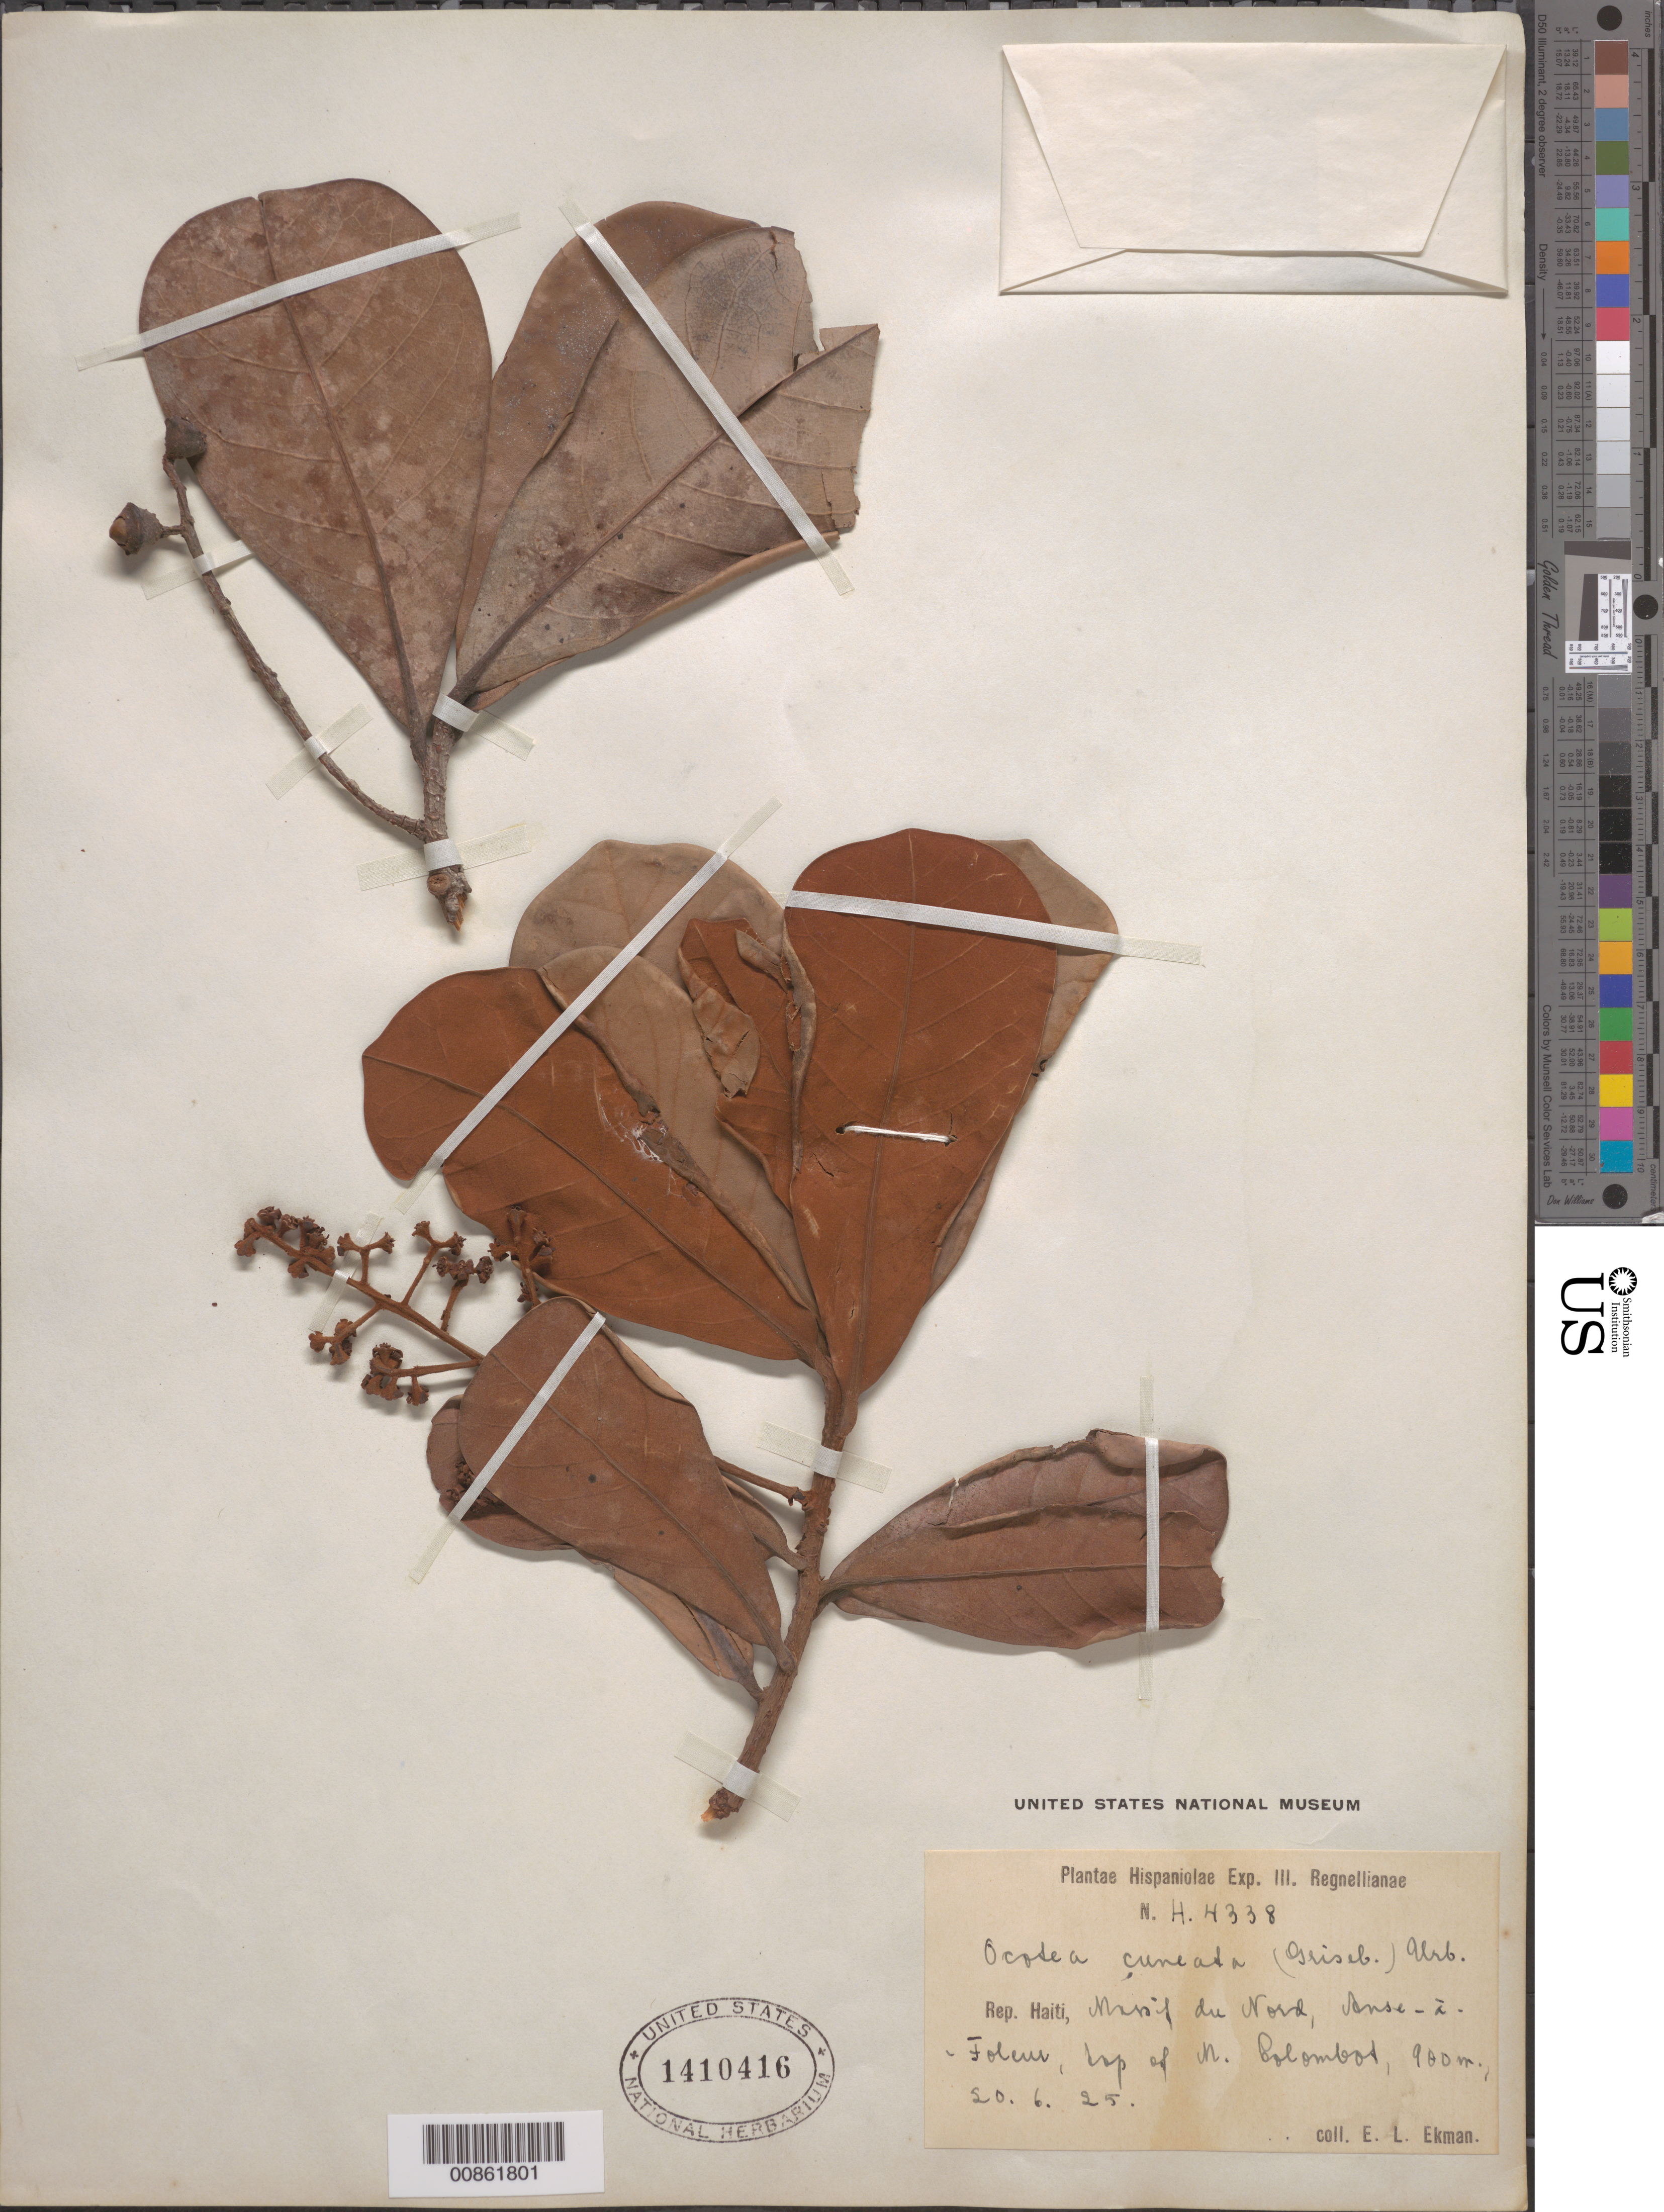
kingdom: Plantae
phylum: Tracheophyta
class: Magnoliopsida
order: Laurales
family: Lauraceae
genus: Ocotea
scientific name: Ocotea cuneata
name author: (Griseb.) M. Gómez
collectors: E. L. Ekman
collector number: H 4338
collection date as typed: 20 Jun 1925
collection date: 1925-06-20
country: Haiti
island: Hispaniola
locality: Massif du Nord, Anse-à-Foleur, top of M. Colombos.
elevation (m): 900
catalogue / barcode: US 1410416